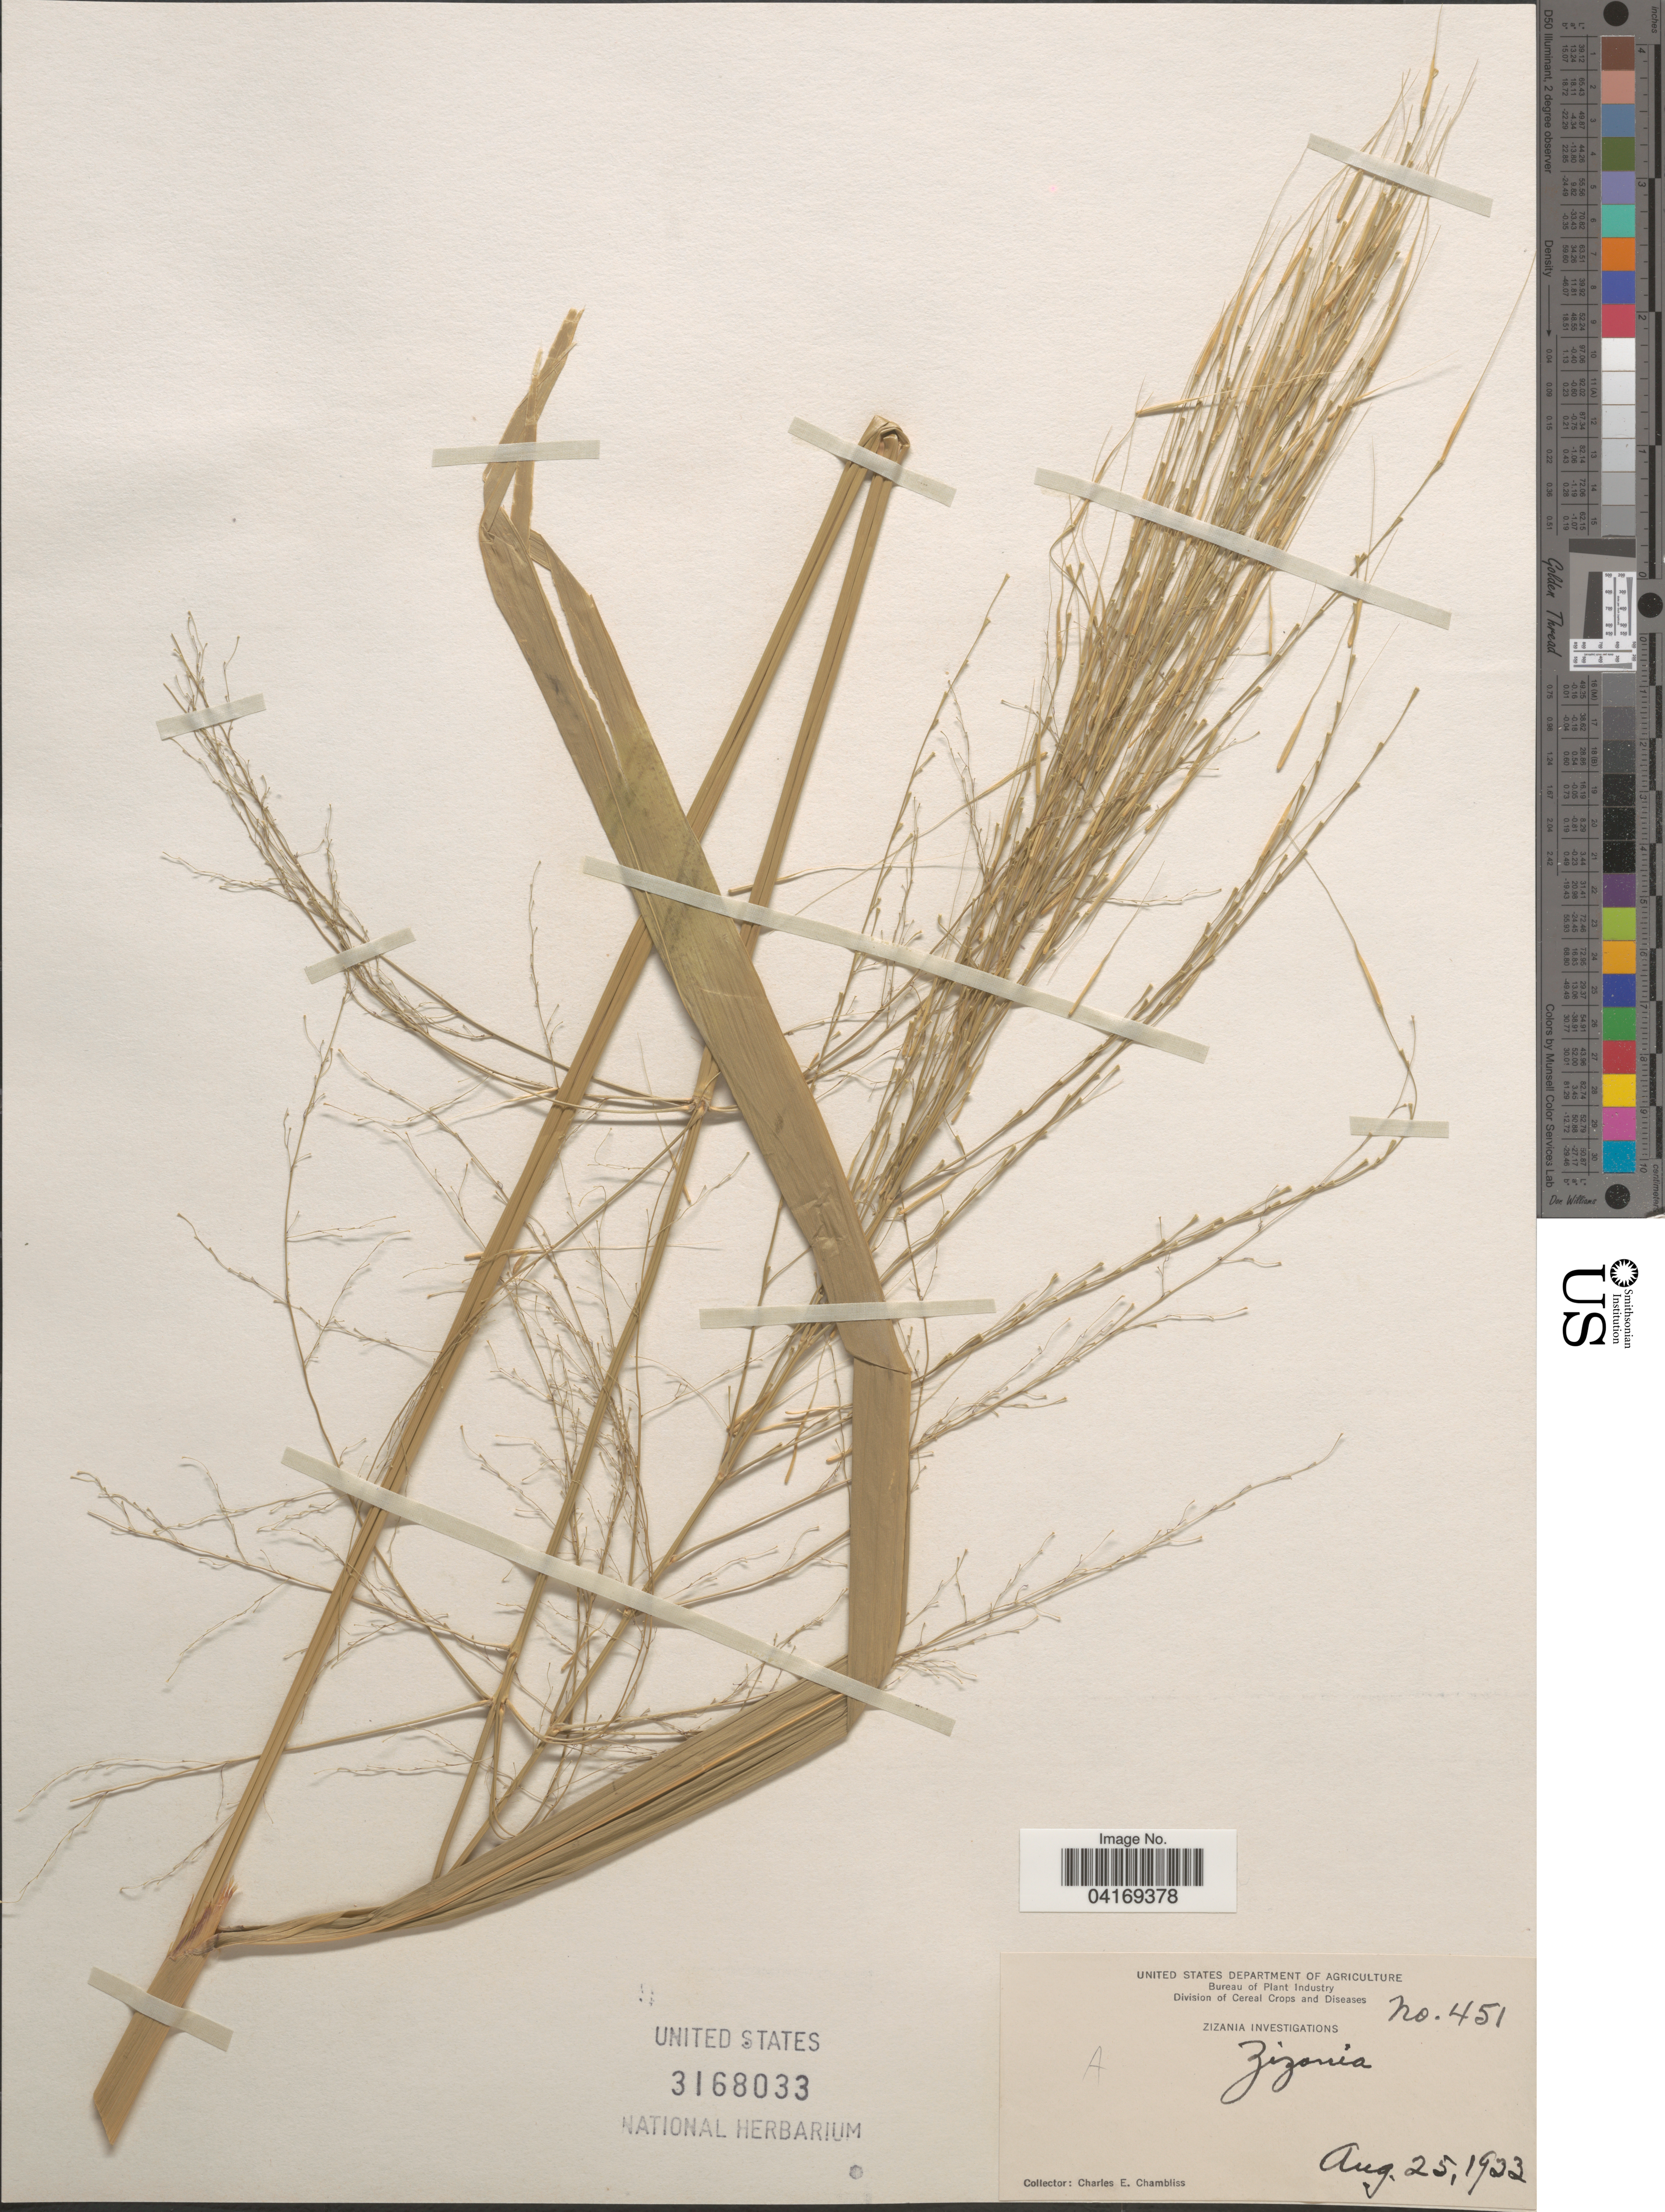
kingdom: Plantae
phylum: Tracheophyta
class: Liliopsida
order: Poales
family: Poaceae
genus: Zizania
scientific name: Zizania sp.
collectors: C. Chambliss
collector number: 451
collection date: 1923-08-25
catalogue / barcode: US 3168033